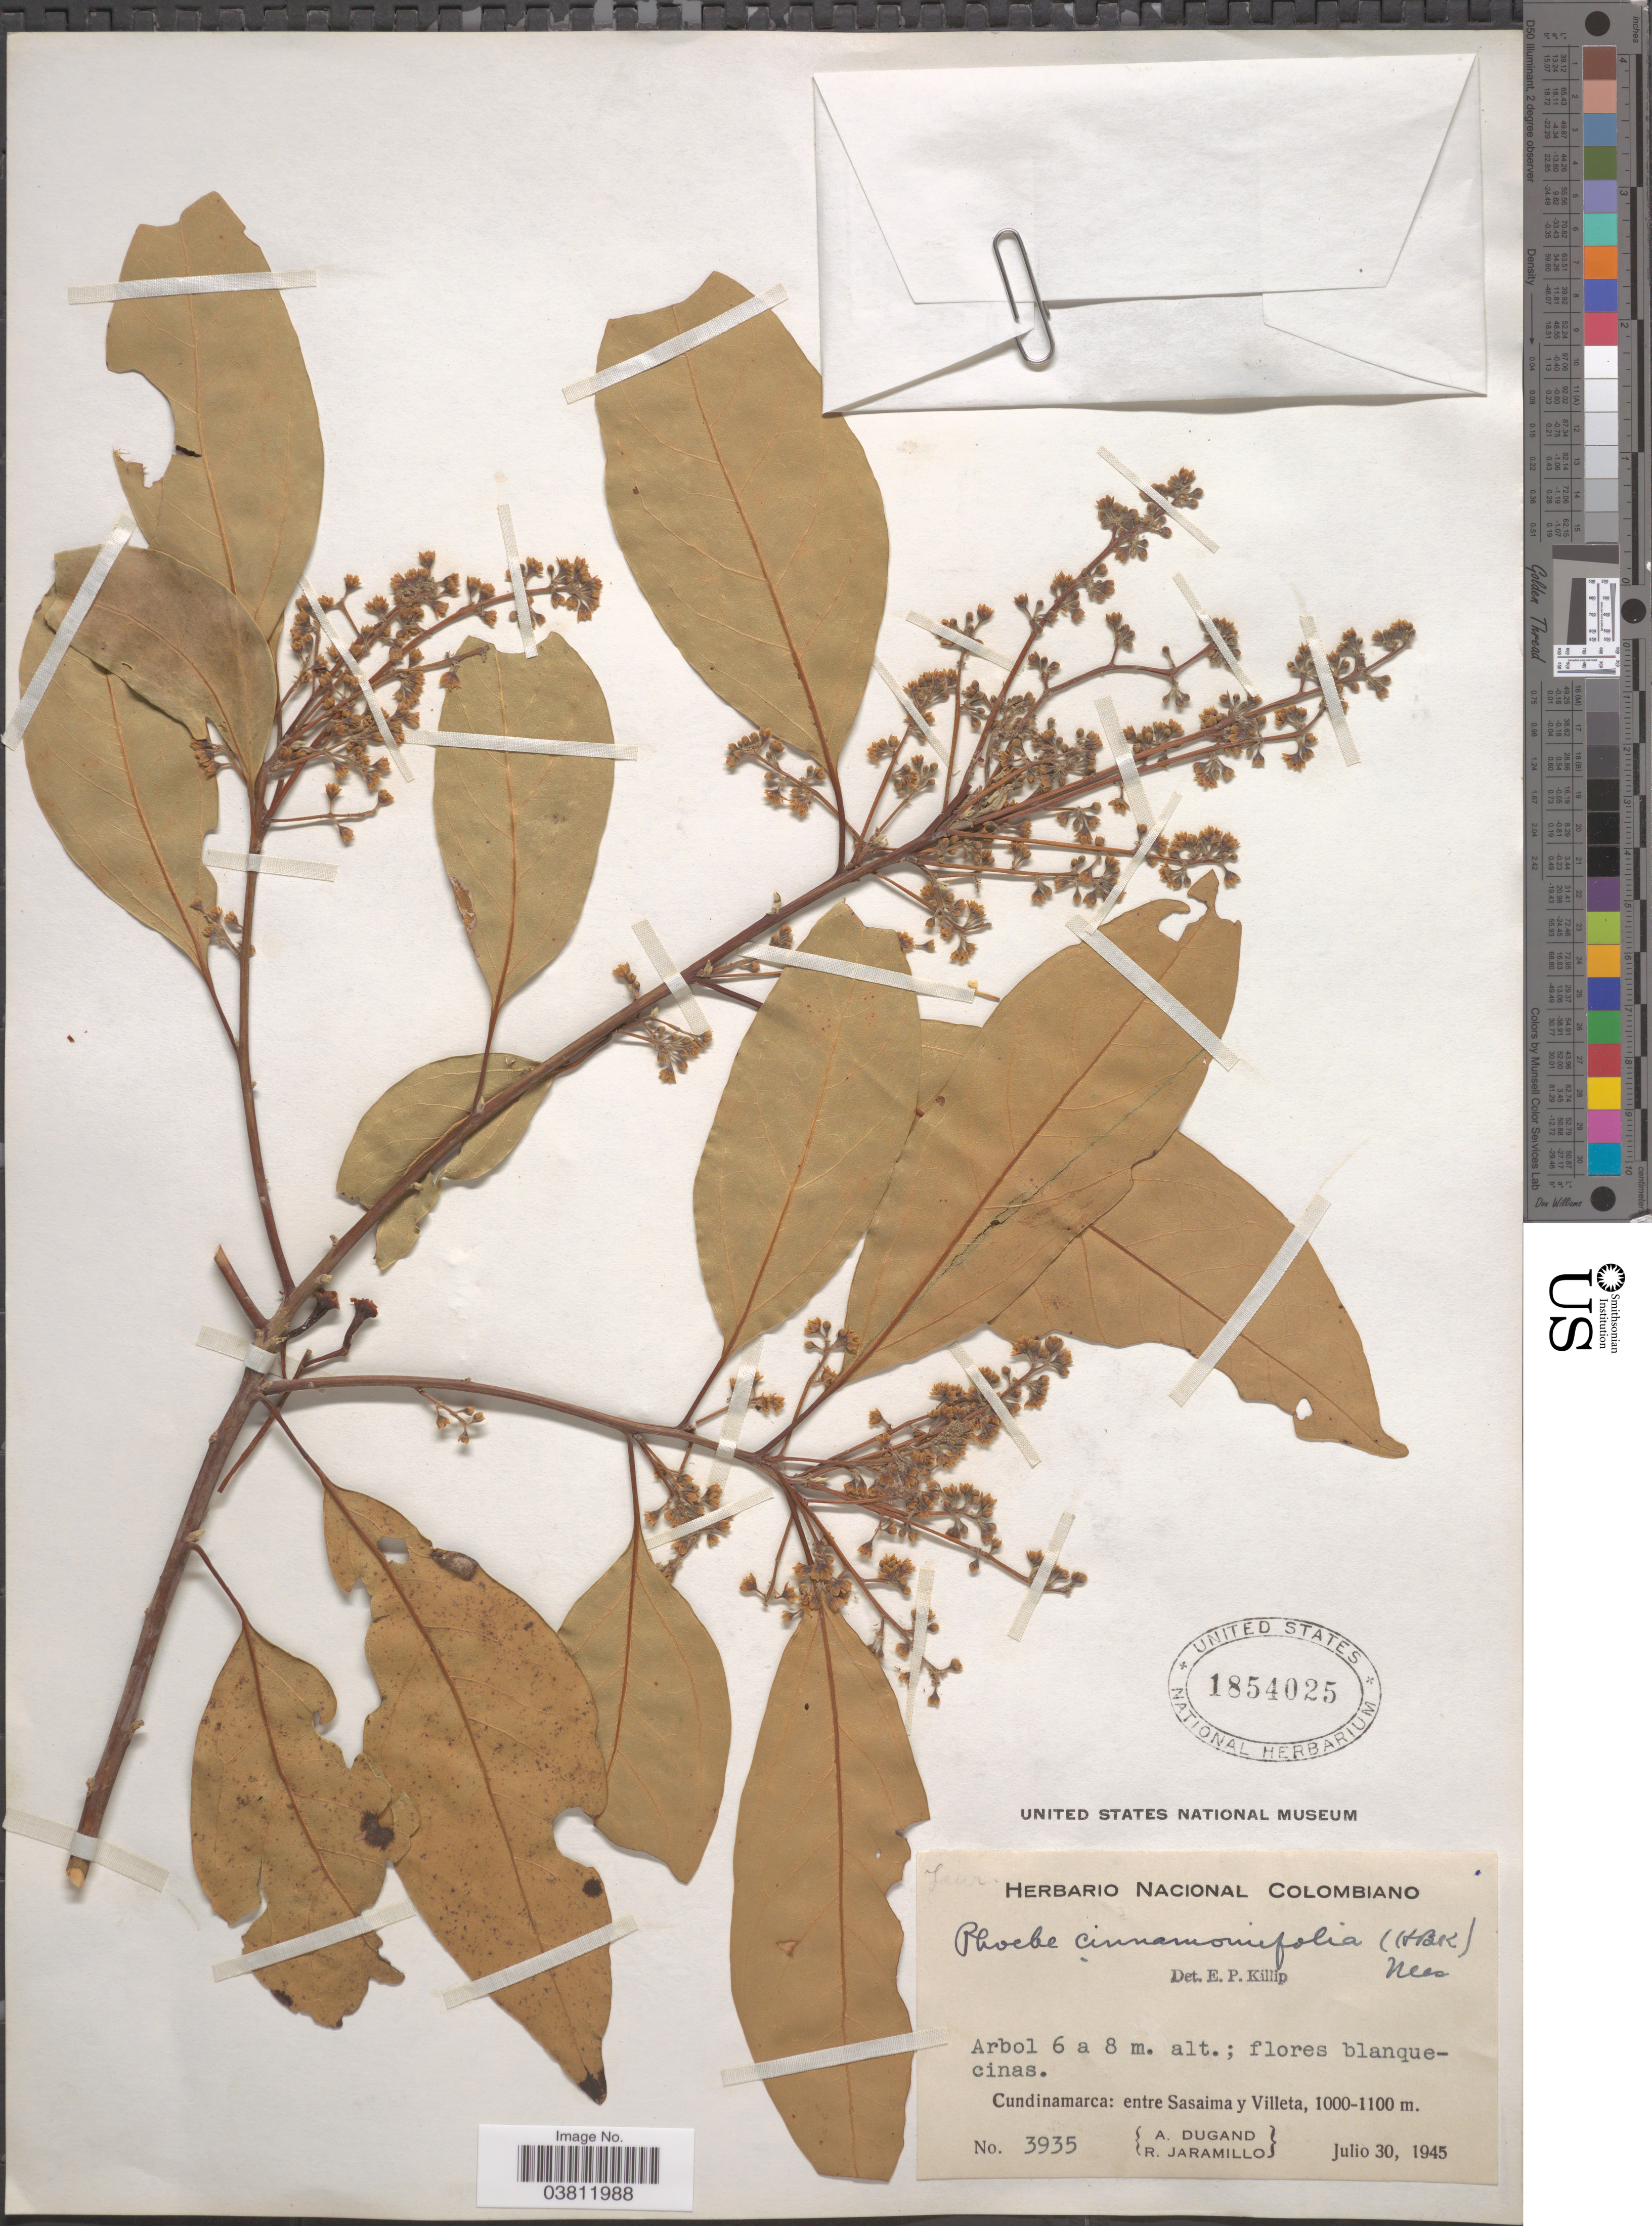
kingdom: Plantae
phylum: Tracheophyta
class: Magnoliopsida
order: Laurales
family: Lauraceae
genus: Phoebe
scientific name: Phoebe cinnamomifolia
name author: (Kunth) Nees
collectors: A. Dugand & R. Jaramillo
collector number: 3935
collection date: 1945-07-30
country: Colombia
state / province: Cundinamarca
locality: Entre Sasaima y Villeta.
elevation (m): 1000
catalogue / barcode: US 1854025